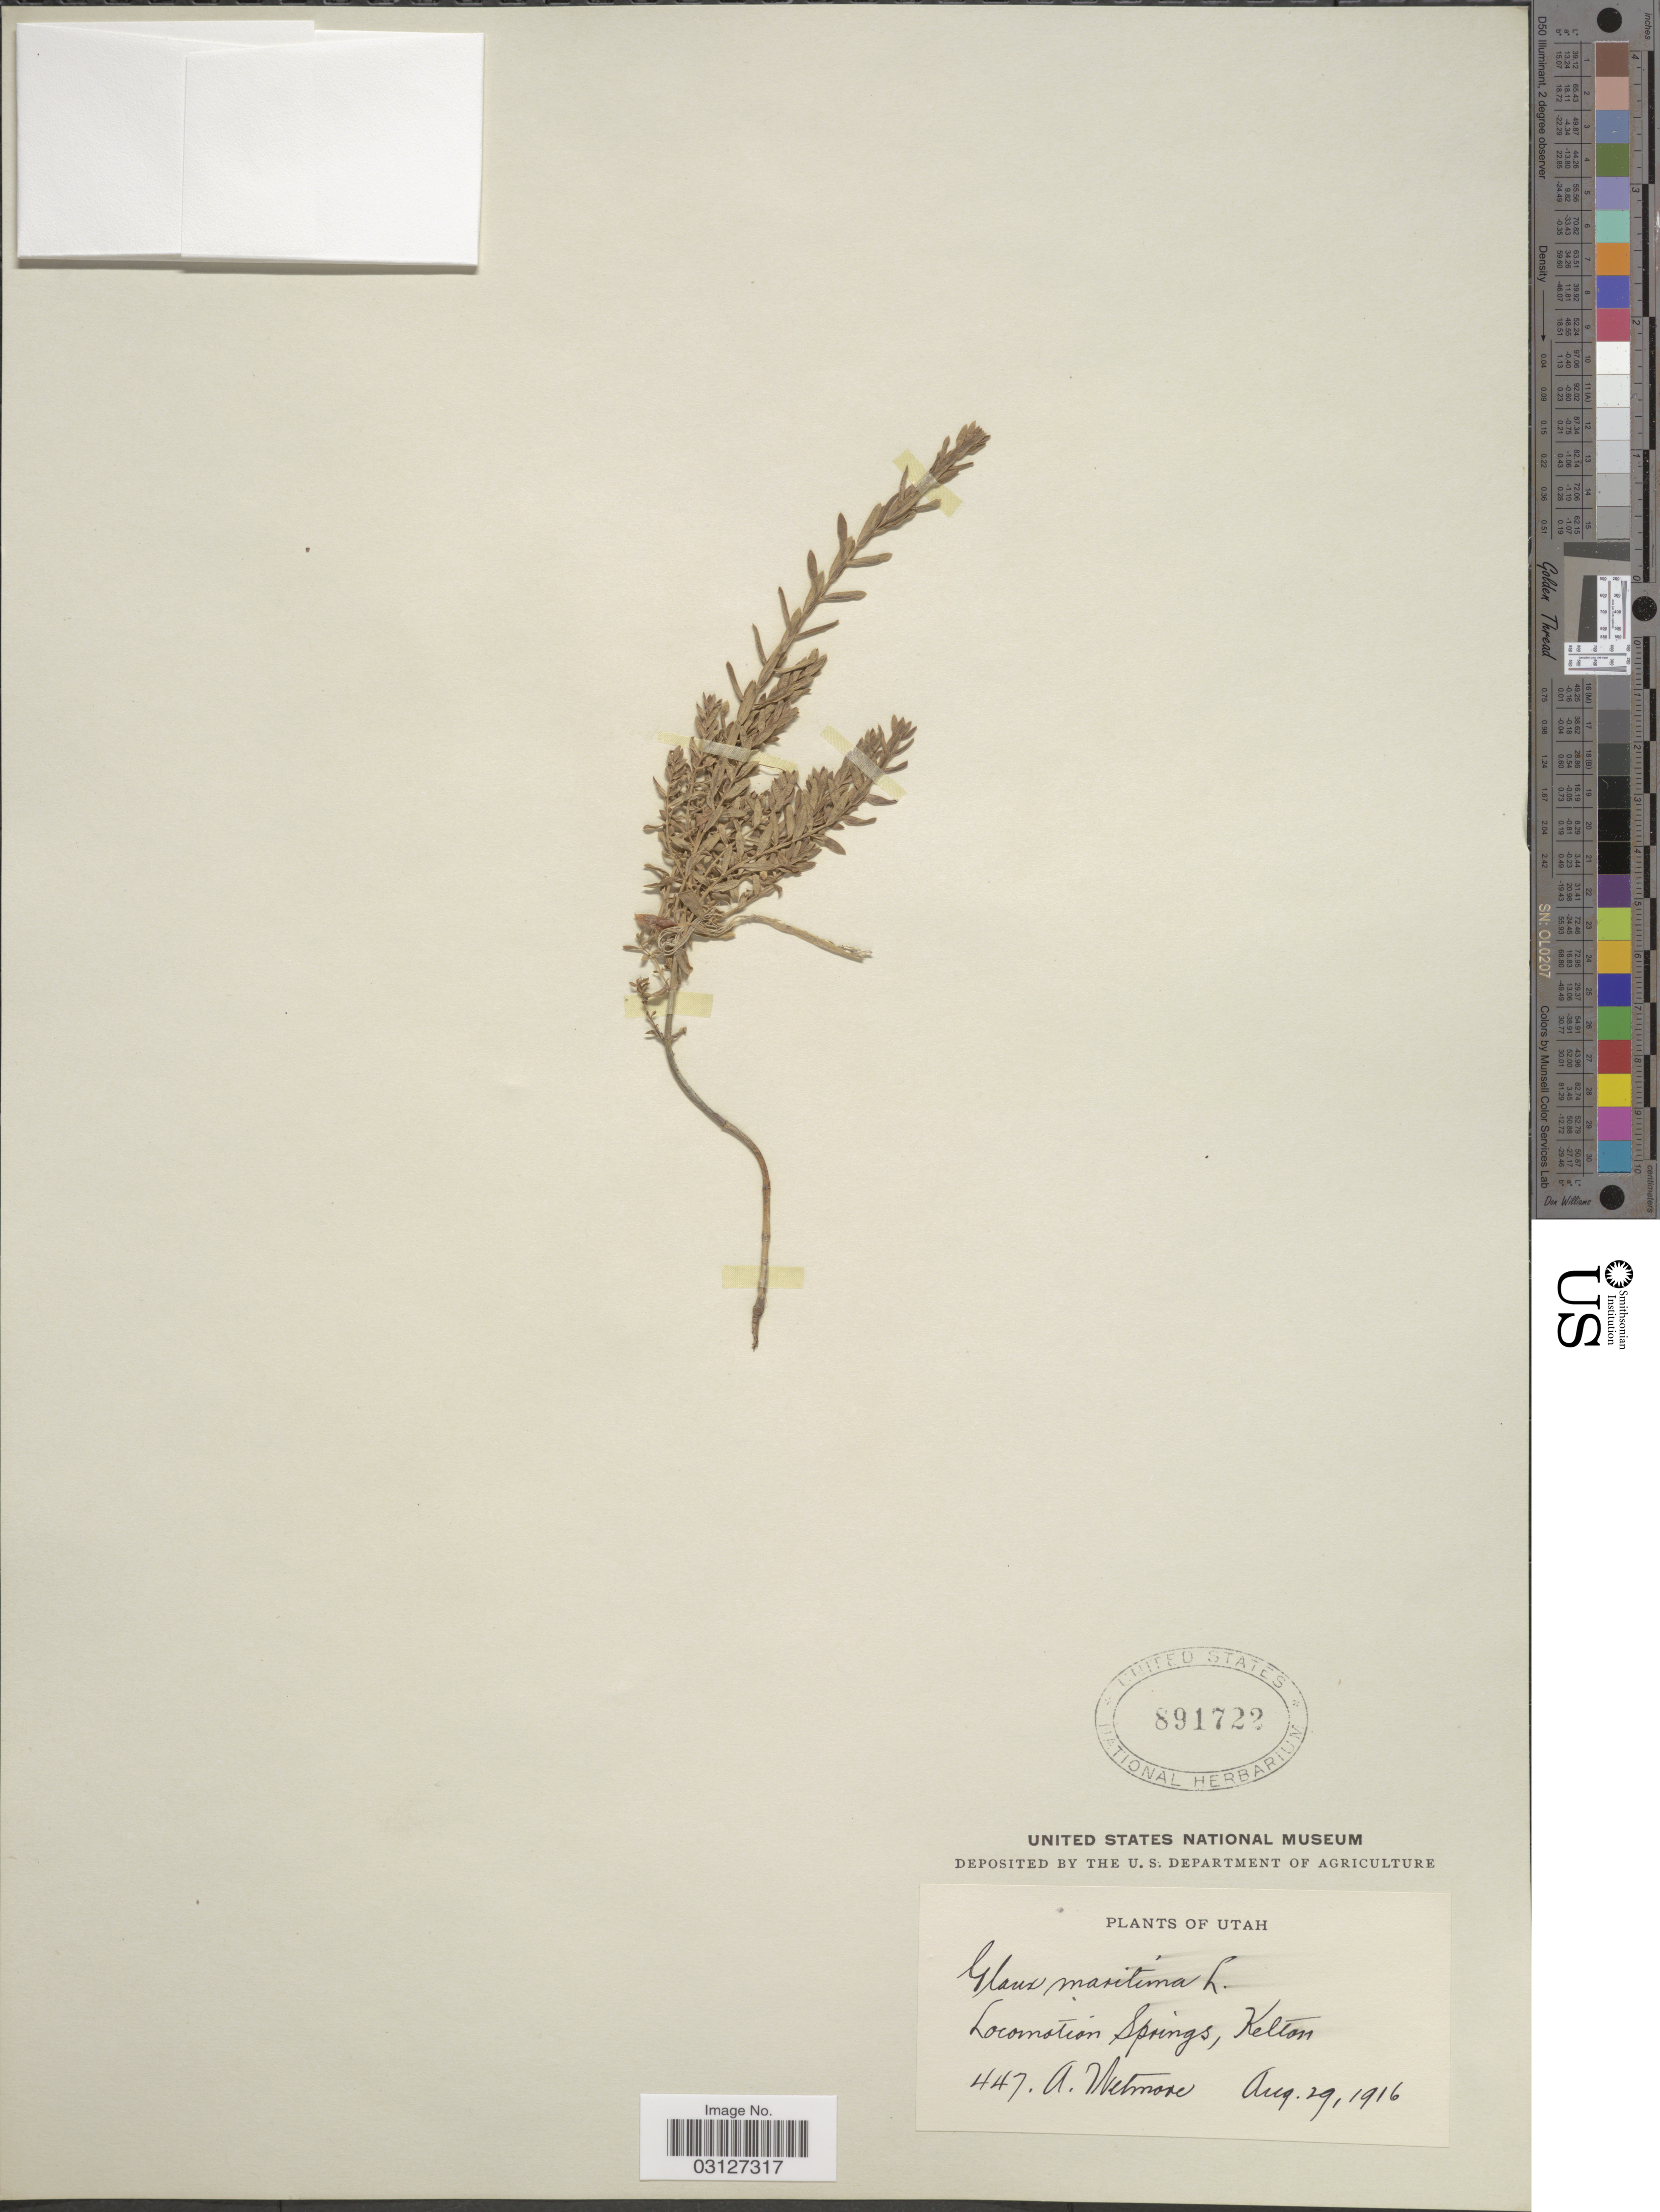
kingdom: Plantae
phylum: Tracheophyta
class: Magnoliopsida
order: Ericales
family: Primulaceae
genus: Glaux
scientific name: Glaux maritima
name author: L.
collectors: A. Wetmore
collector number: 447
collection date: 1916-08-29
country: United States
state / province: Utah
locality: Locomotion Springs, Kelton.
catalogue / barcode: US 891722